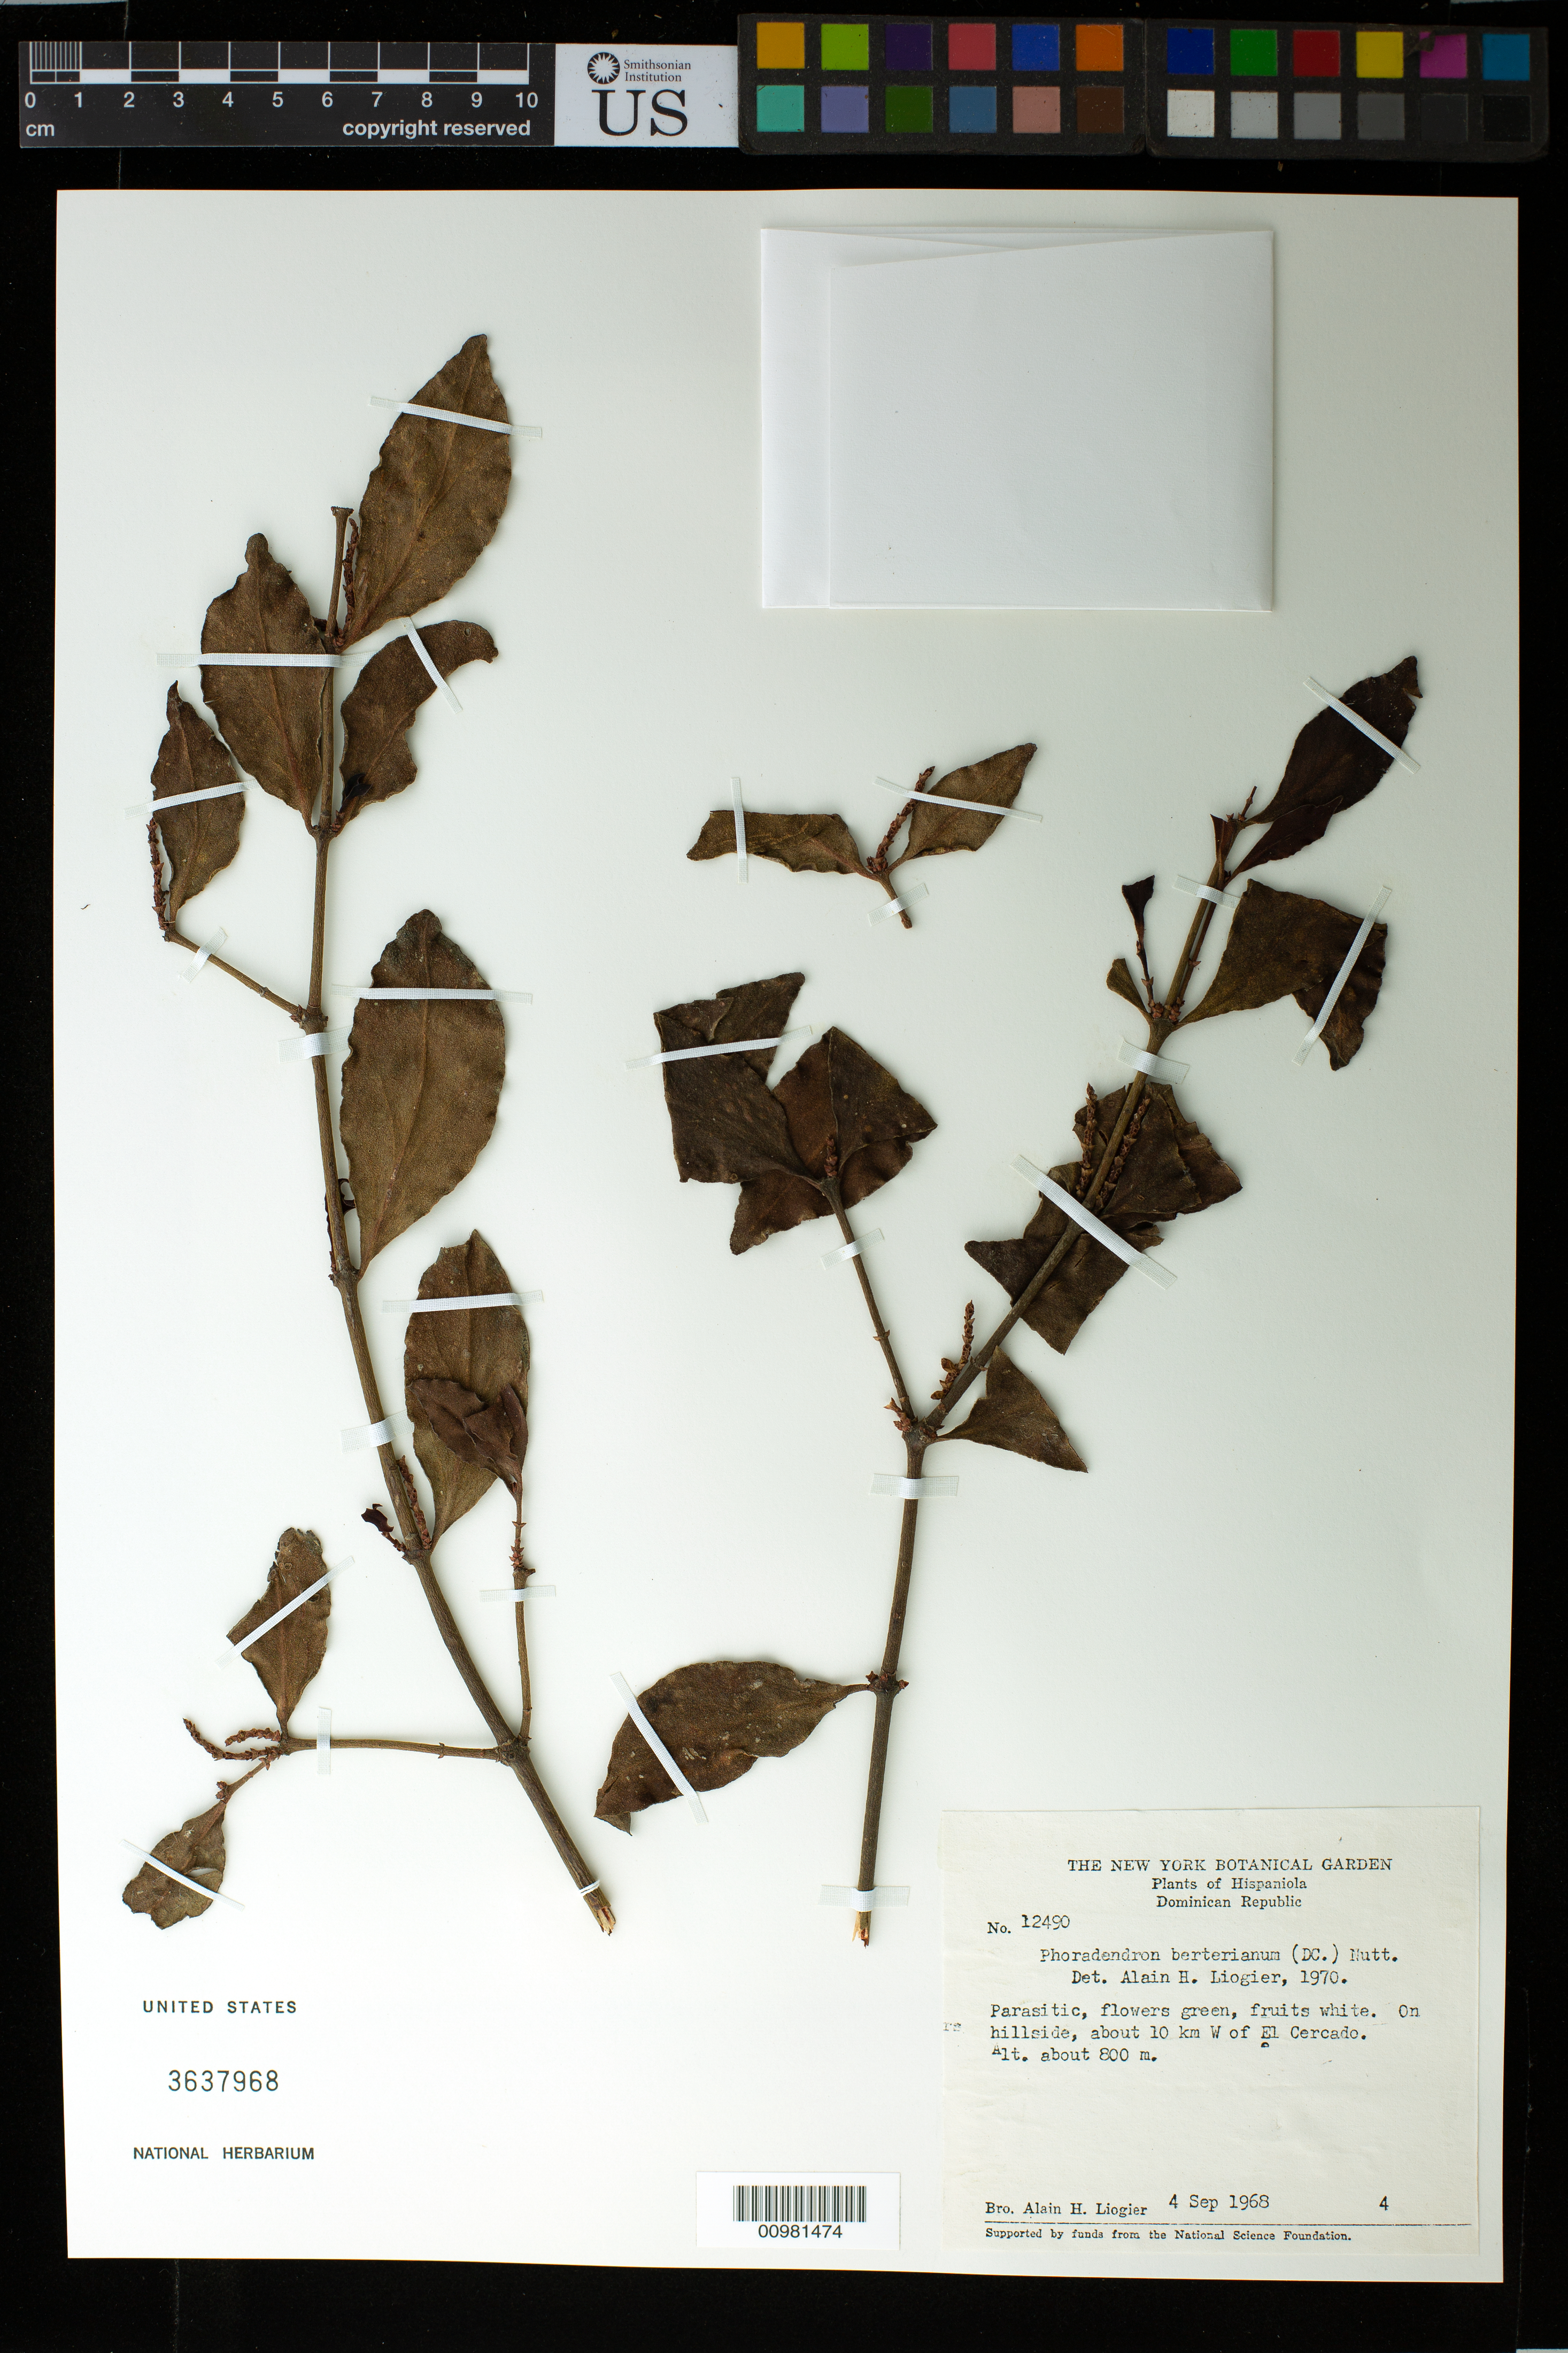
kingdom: Plantae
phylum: Tracheophyta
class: Magnoliopsida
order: Santalales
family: Viscaceae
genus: Phoradendron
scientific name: Phoradendron berteroanum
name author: (DC.) Nutt.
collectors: A. H. Liogier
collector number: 12490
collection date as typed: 04 Sep 1968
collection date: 1968-09-04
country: Dominican Republic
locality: About 10 km W of El Cercado.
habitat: On hillside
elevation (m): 800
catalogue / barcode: US 3637968